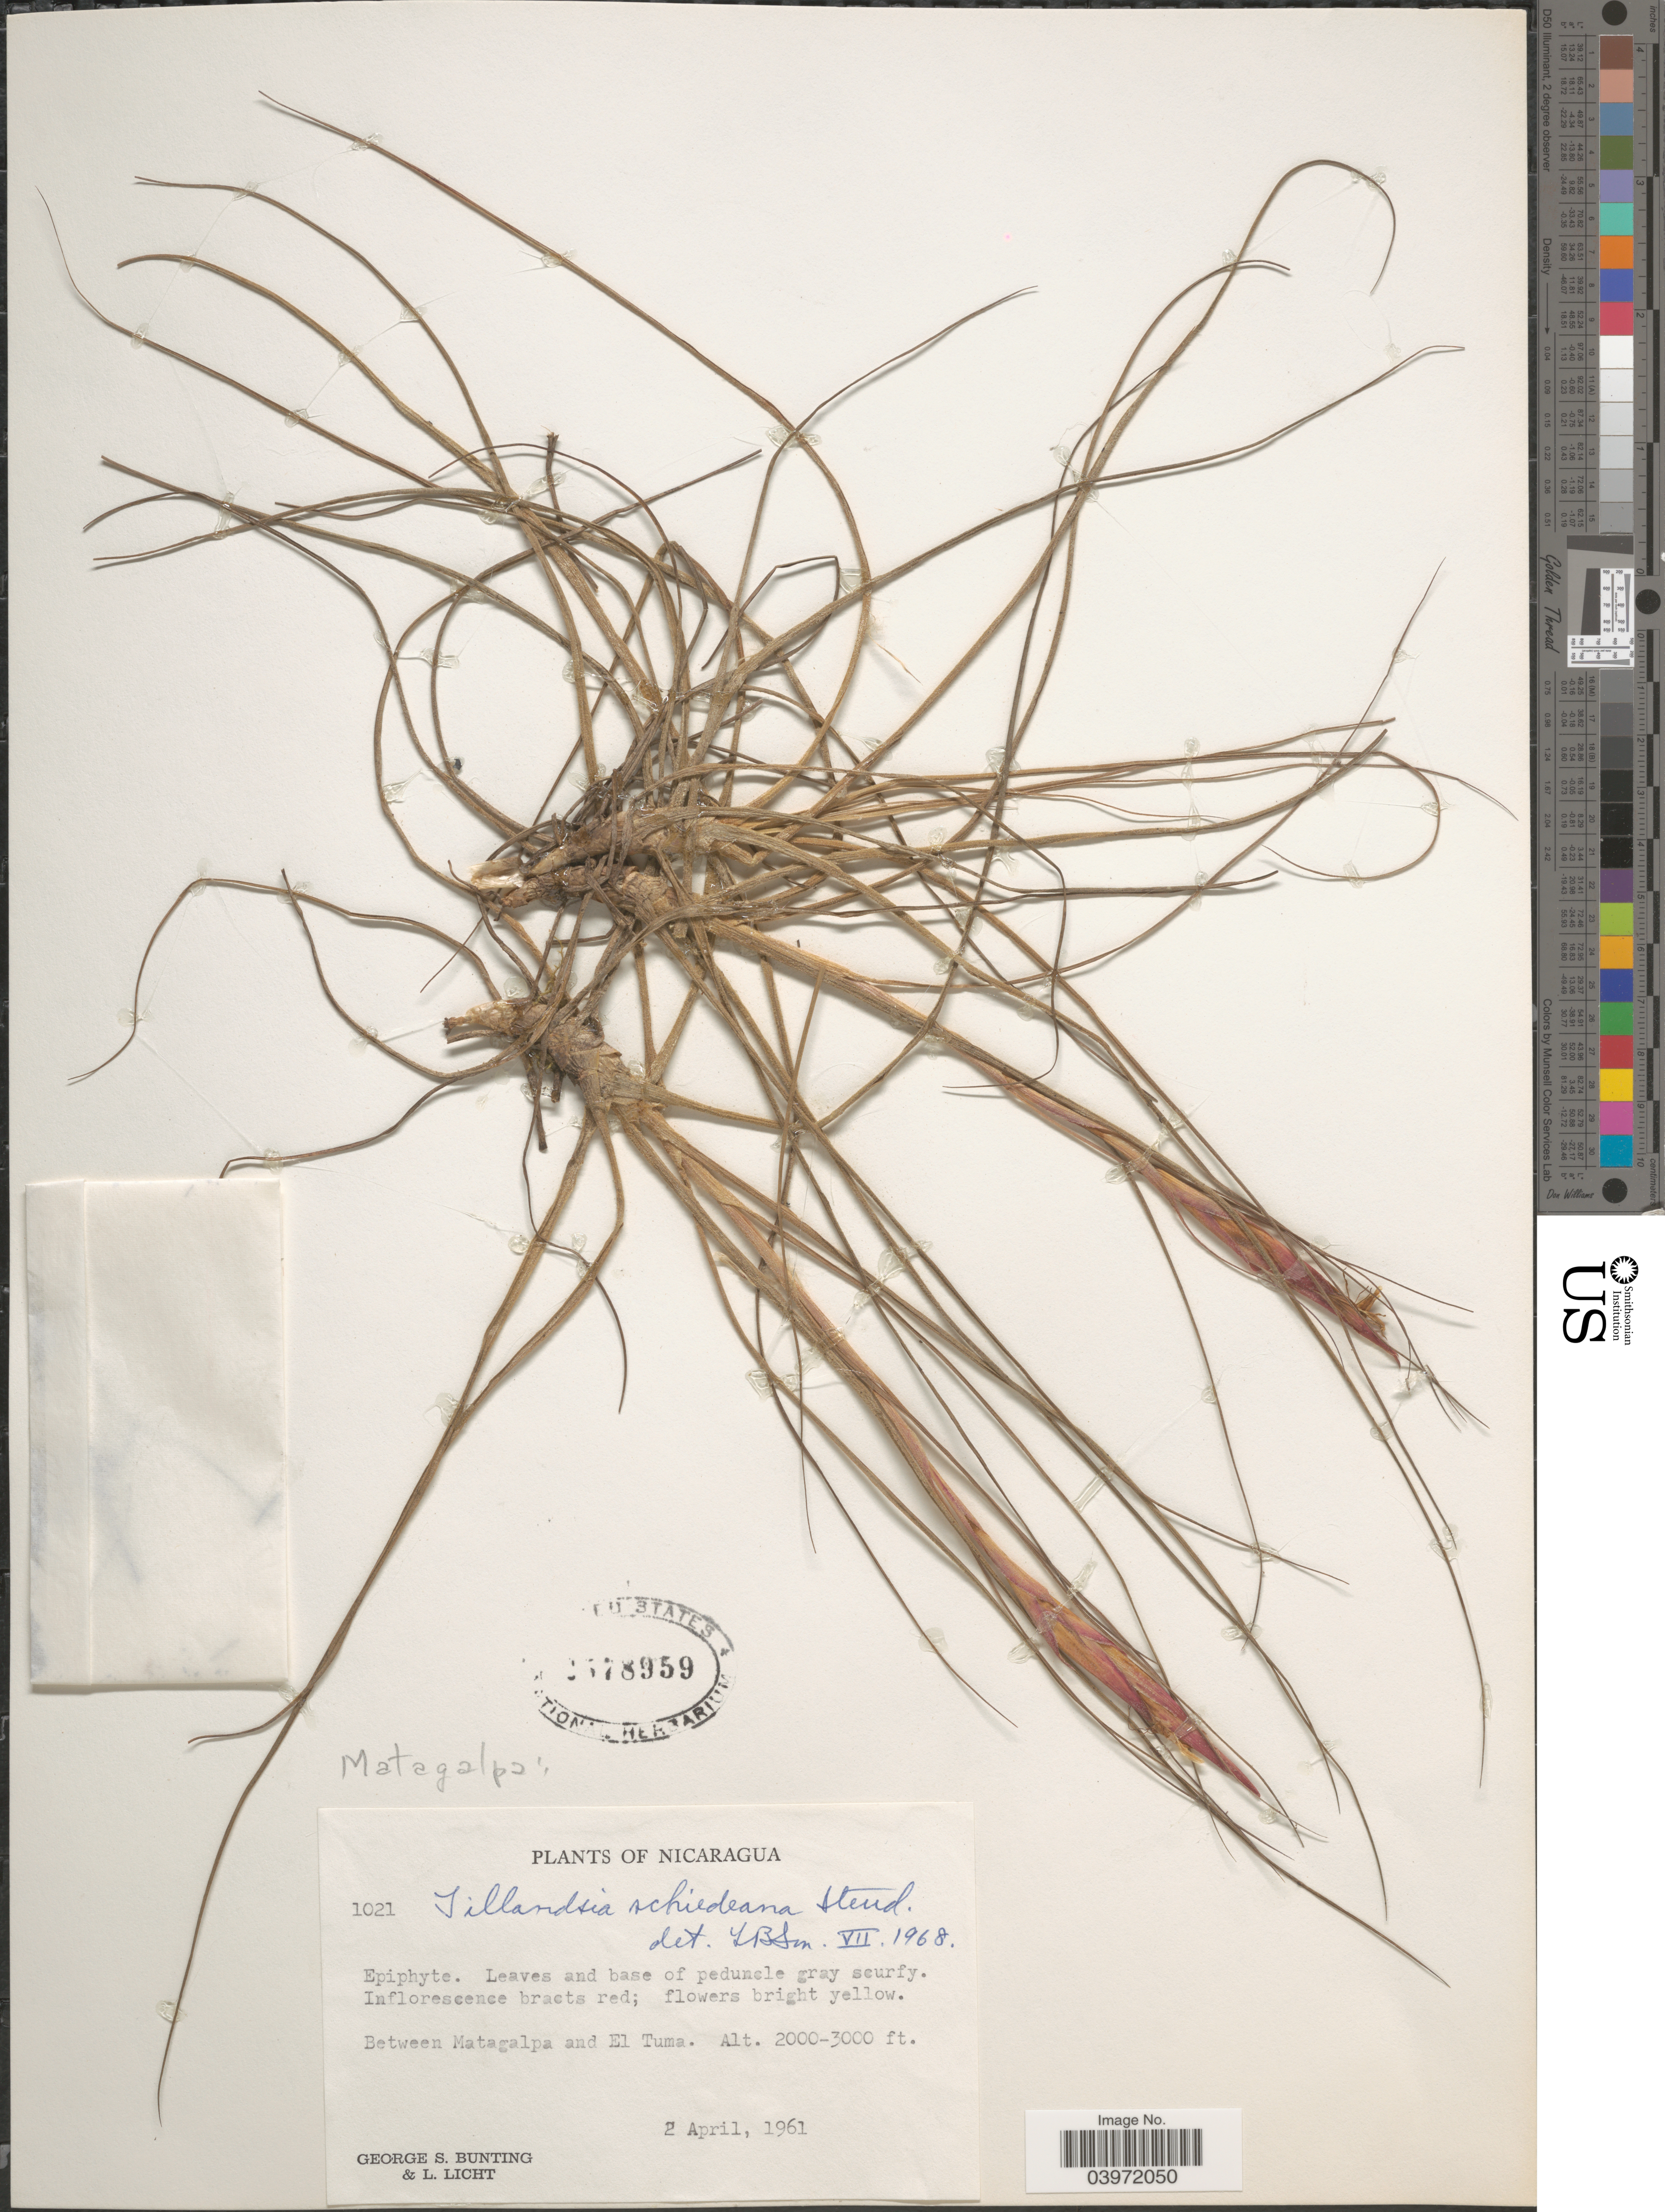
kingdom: Plantae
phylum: Tracheophyta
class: Liliopsida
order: Poales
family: Bromeliaceae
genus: Tillandsia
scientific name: Tillandsia schiedeana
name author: Steud.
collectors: G. S. Bunting & L. Licht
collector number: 1021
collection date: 1961-04-02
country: Nicaragua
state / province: Matagalpa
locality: Between Matagalpa and El Tuma.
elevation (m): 610